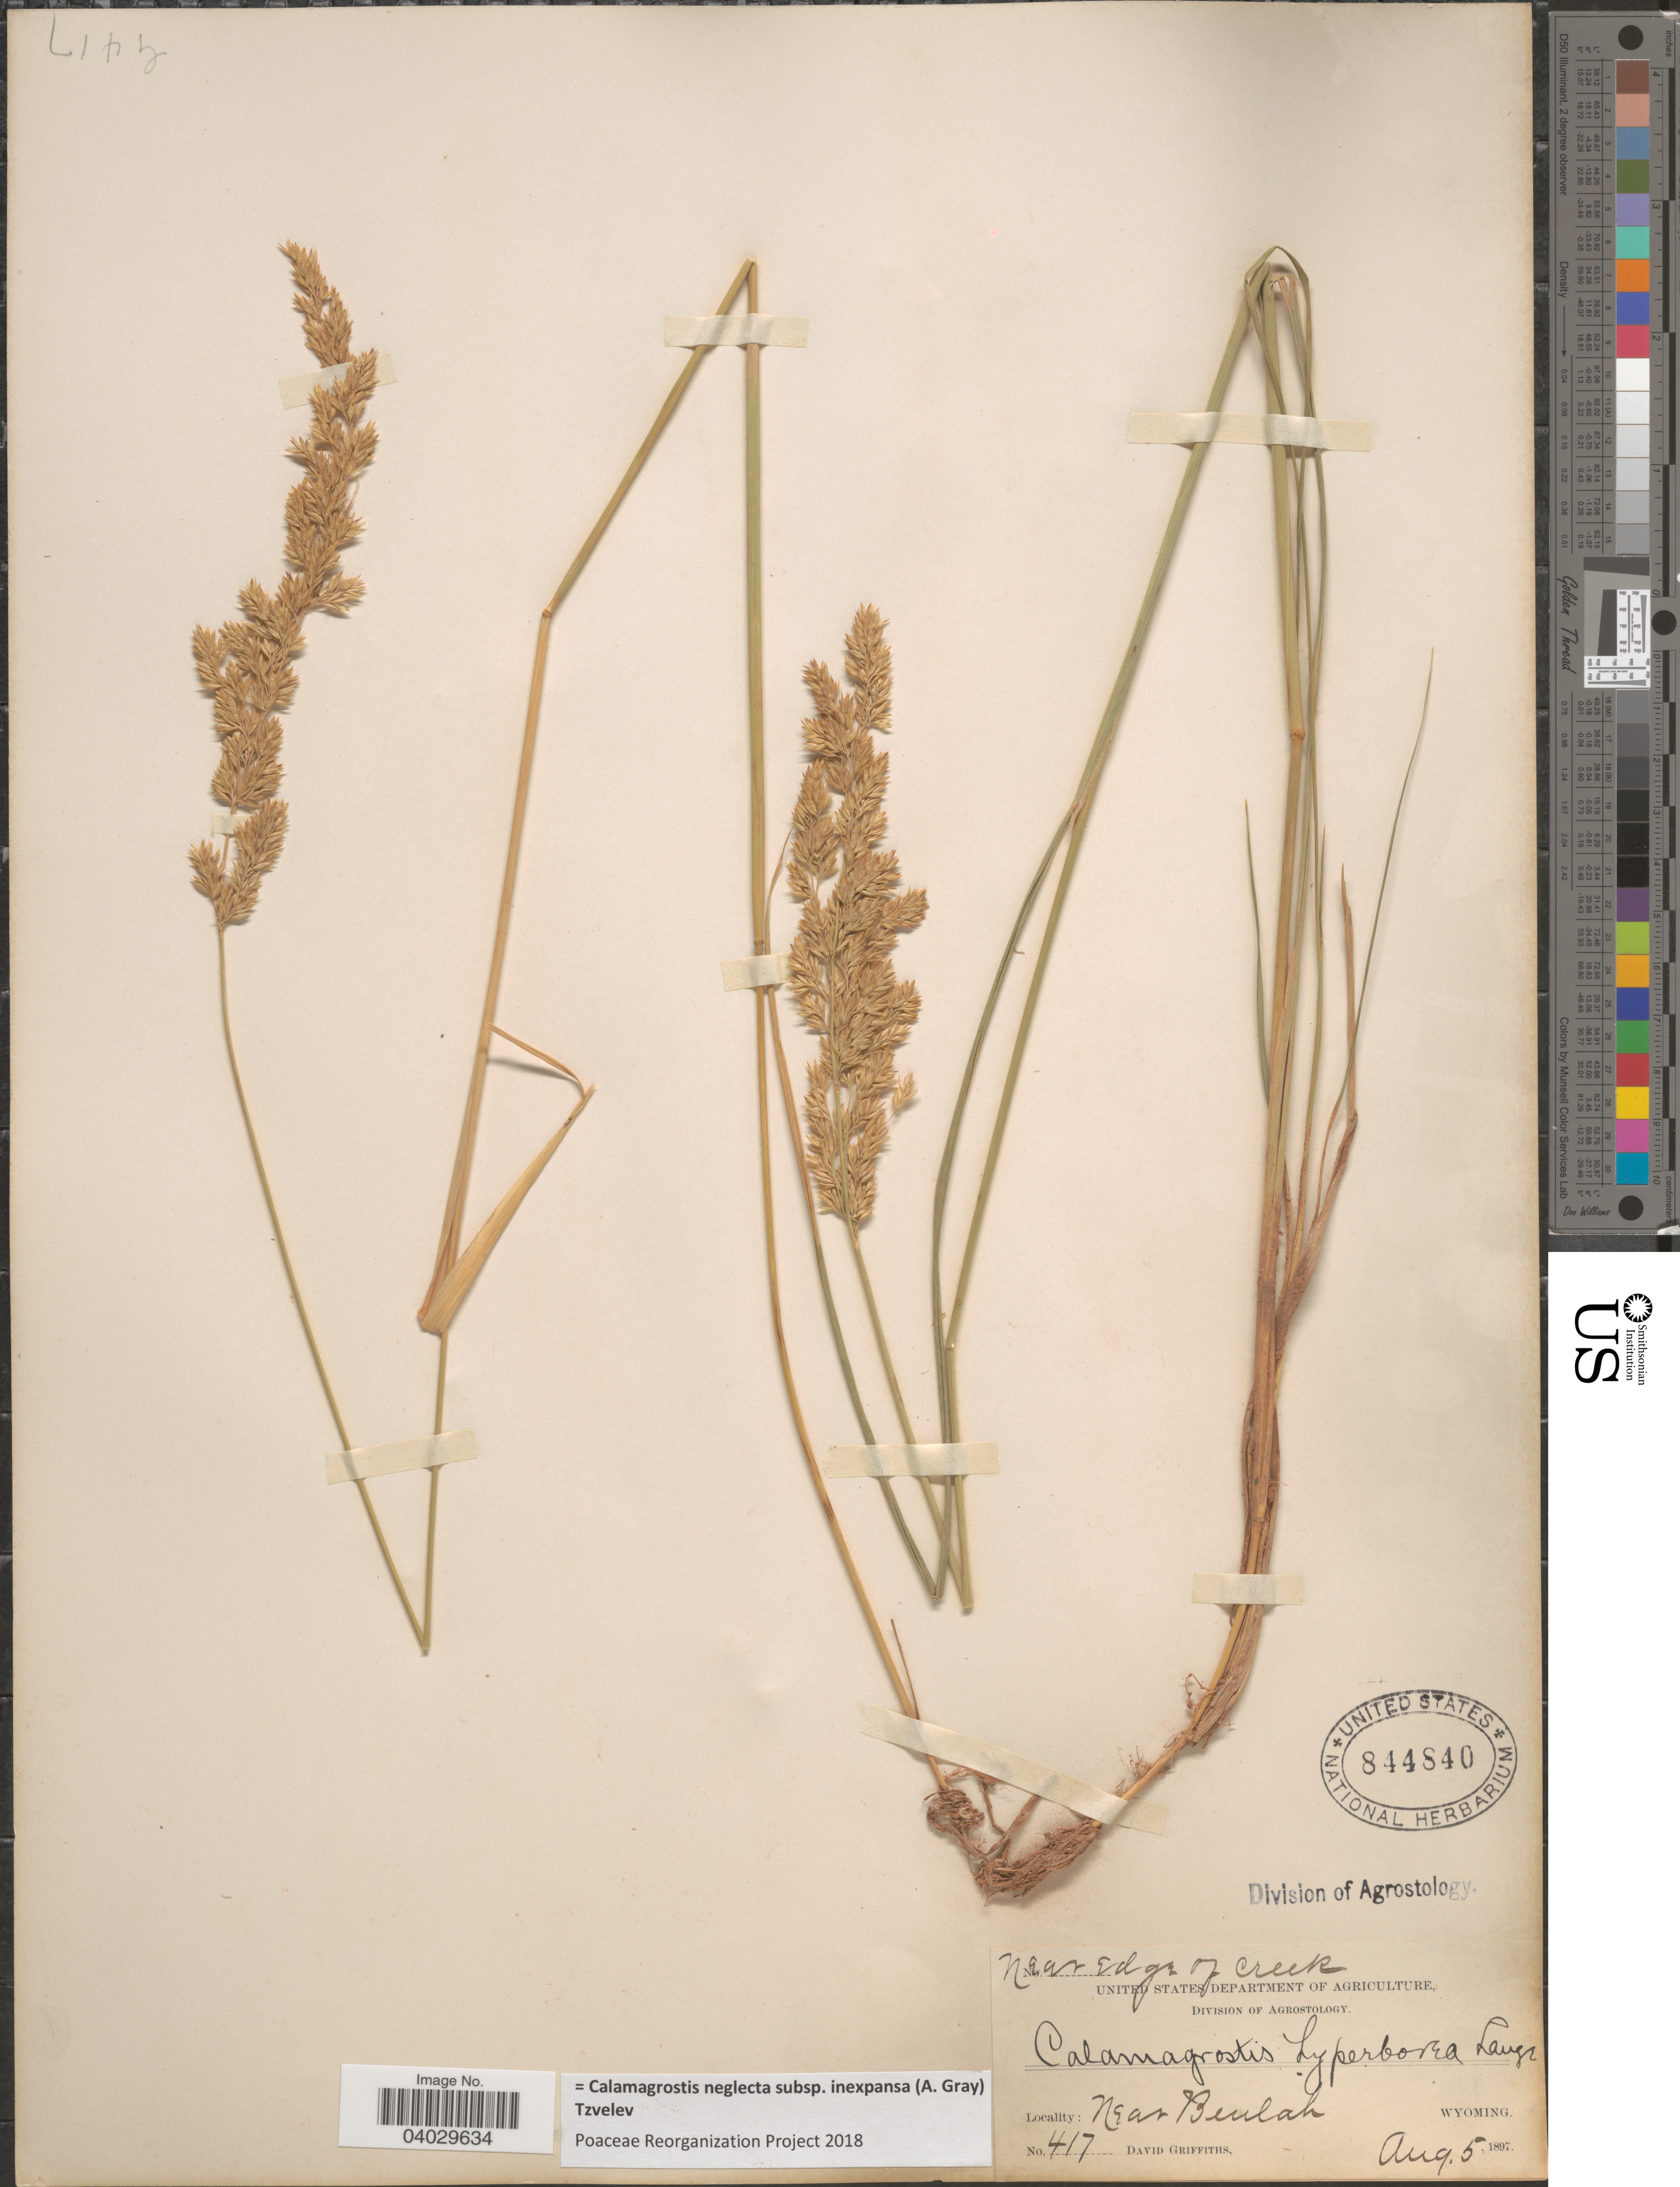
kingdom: Plantae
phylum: Tracheophyta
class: Liliopsida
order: Poales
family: Poaceae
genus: Calamagrostis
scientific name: Calamagrostis neglecta subsp. inexpansa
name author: (A. Gray) Tzvelev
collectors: D. Griffiths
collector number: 417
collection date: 1897-08-05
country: United States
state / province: Wyoming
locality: Near Beulah.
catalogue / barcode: US 844840